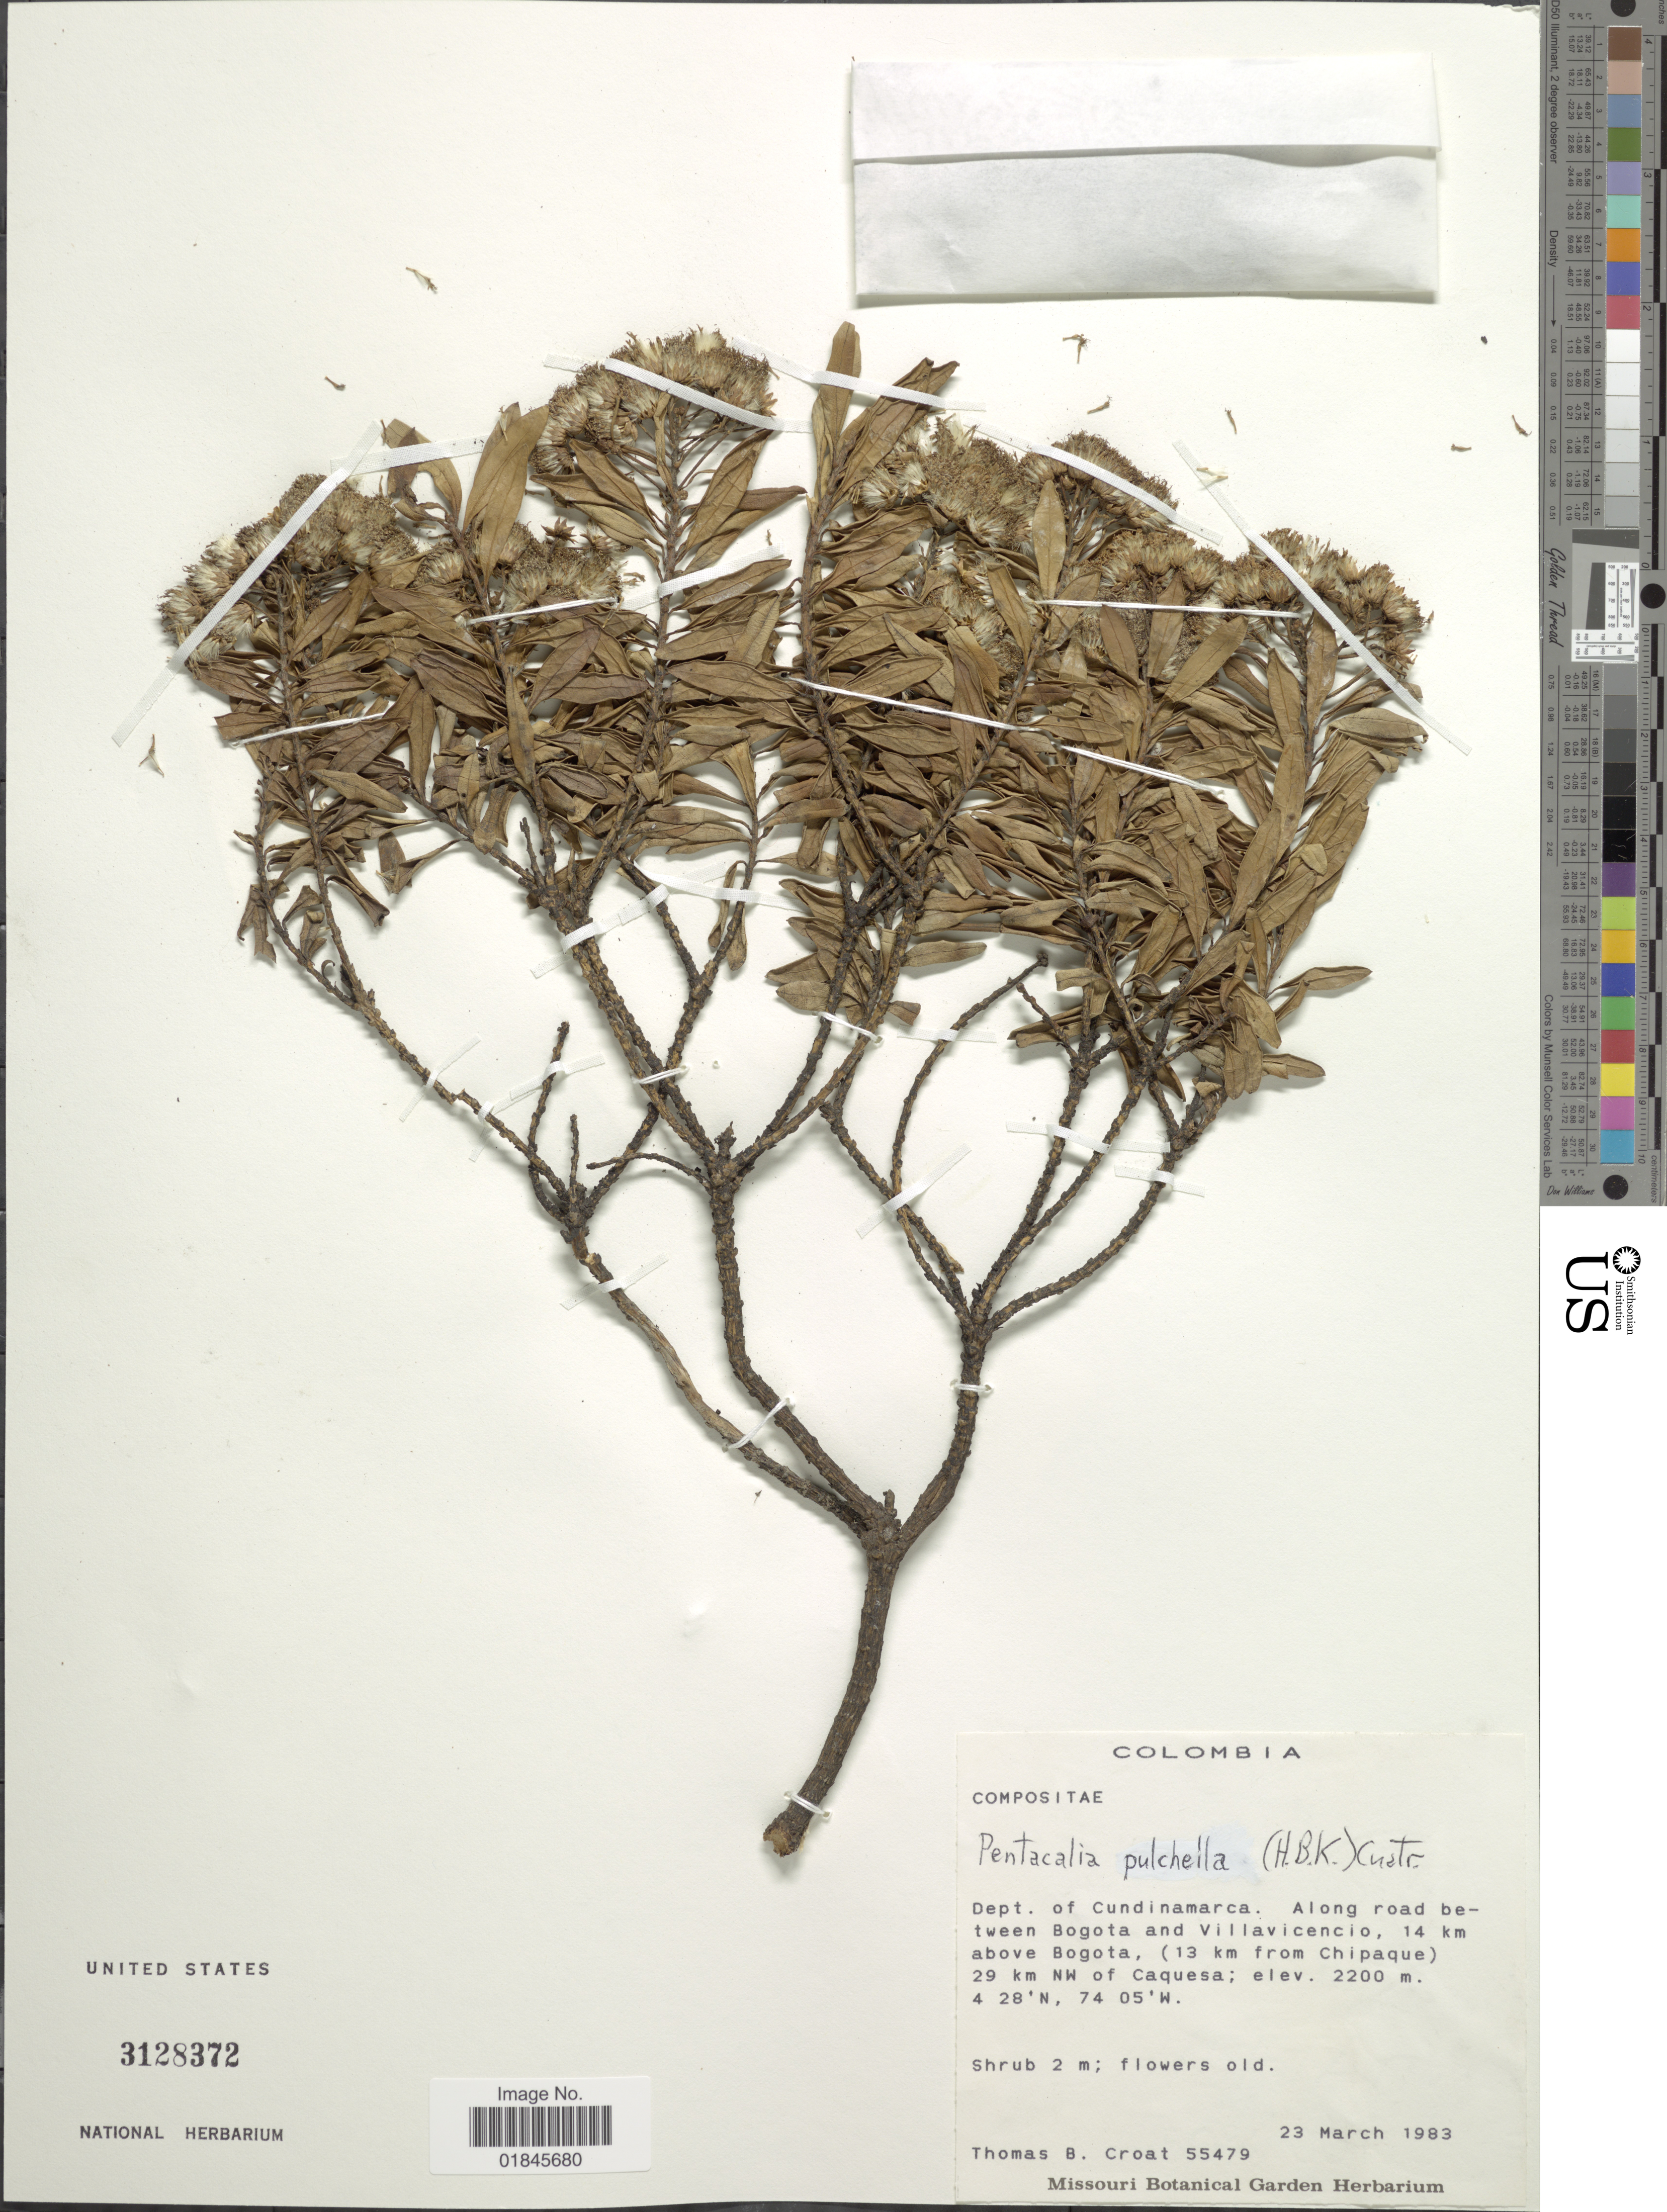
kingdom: Plantae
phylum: Tracheophyta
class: Magnoliopsida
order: Asterales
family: Asteraceae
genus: Pentacalia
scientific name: Pentacalia pulchella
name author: (Kunth) Cuatrec.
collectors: T. B. Croat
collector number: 55479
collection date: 1983-03-23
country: Colombia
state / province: Cundinamarca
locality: Dept. of Cundinamarca. Along road between Bogota and Villavicencio, 14 km above Bogota, (13 km from Chipaque). 29 km NW of Caquesa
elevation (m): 2200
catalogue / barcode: US 3128372